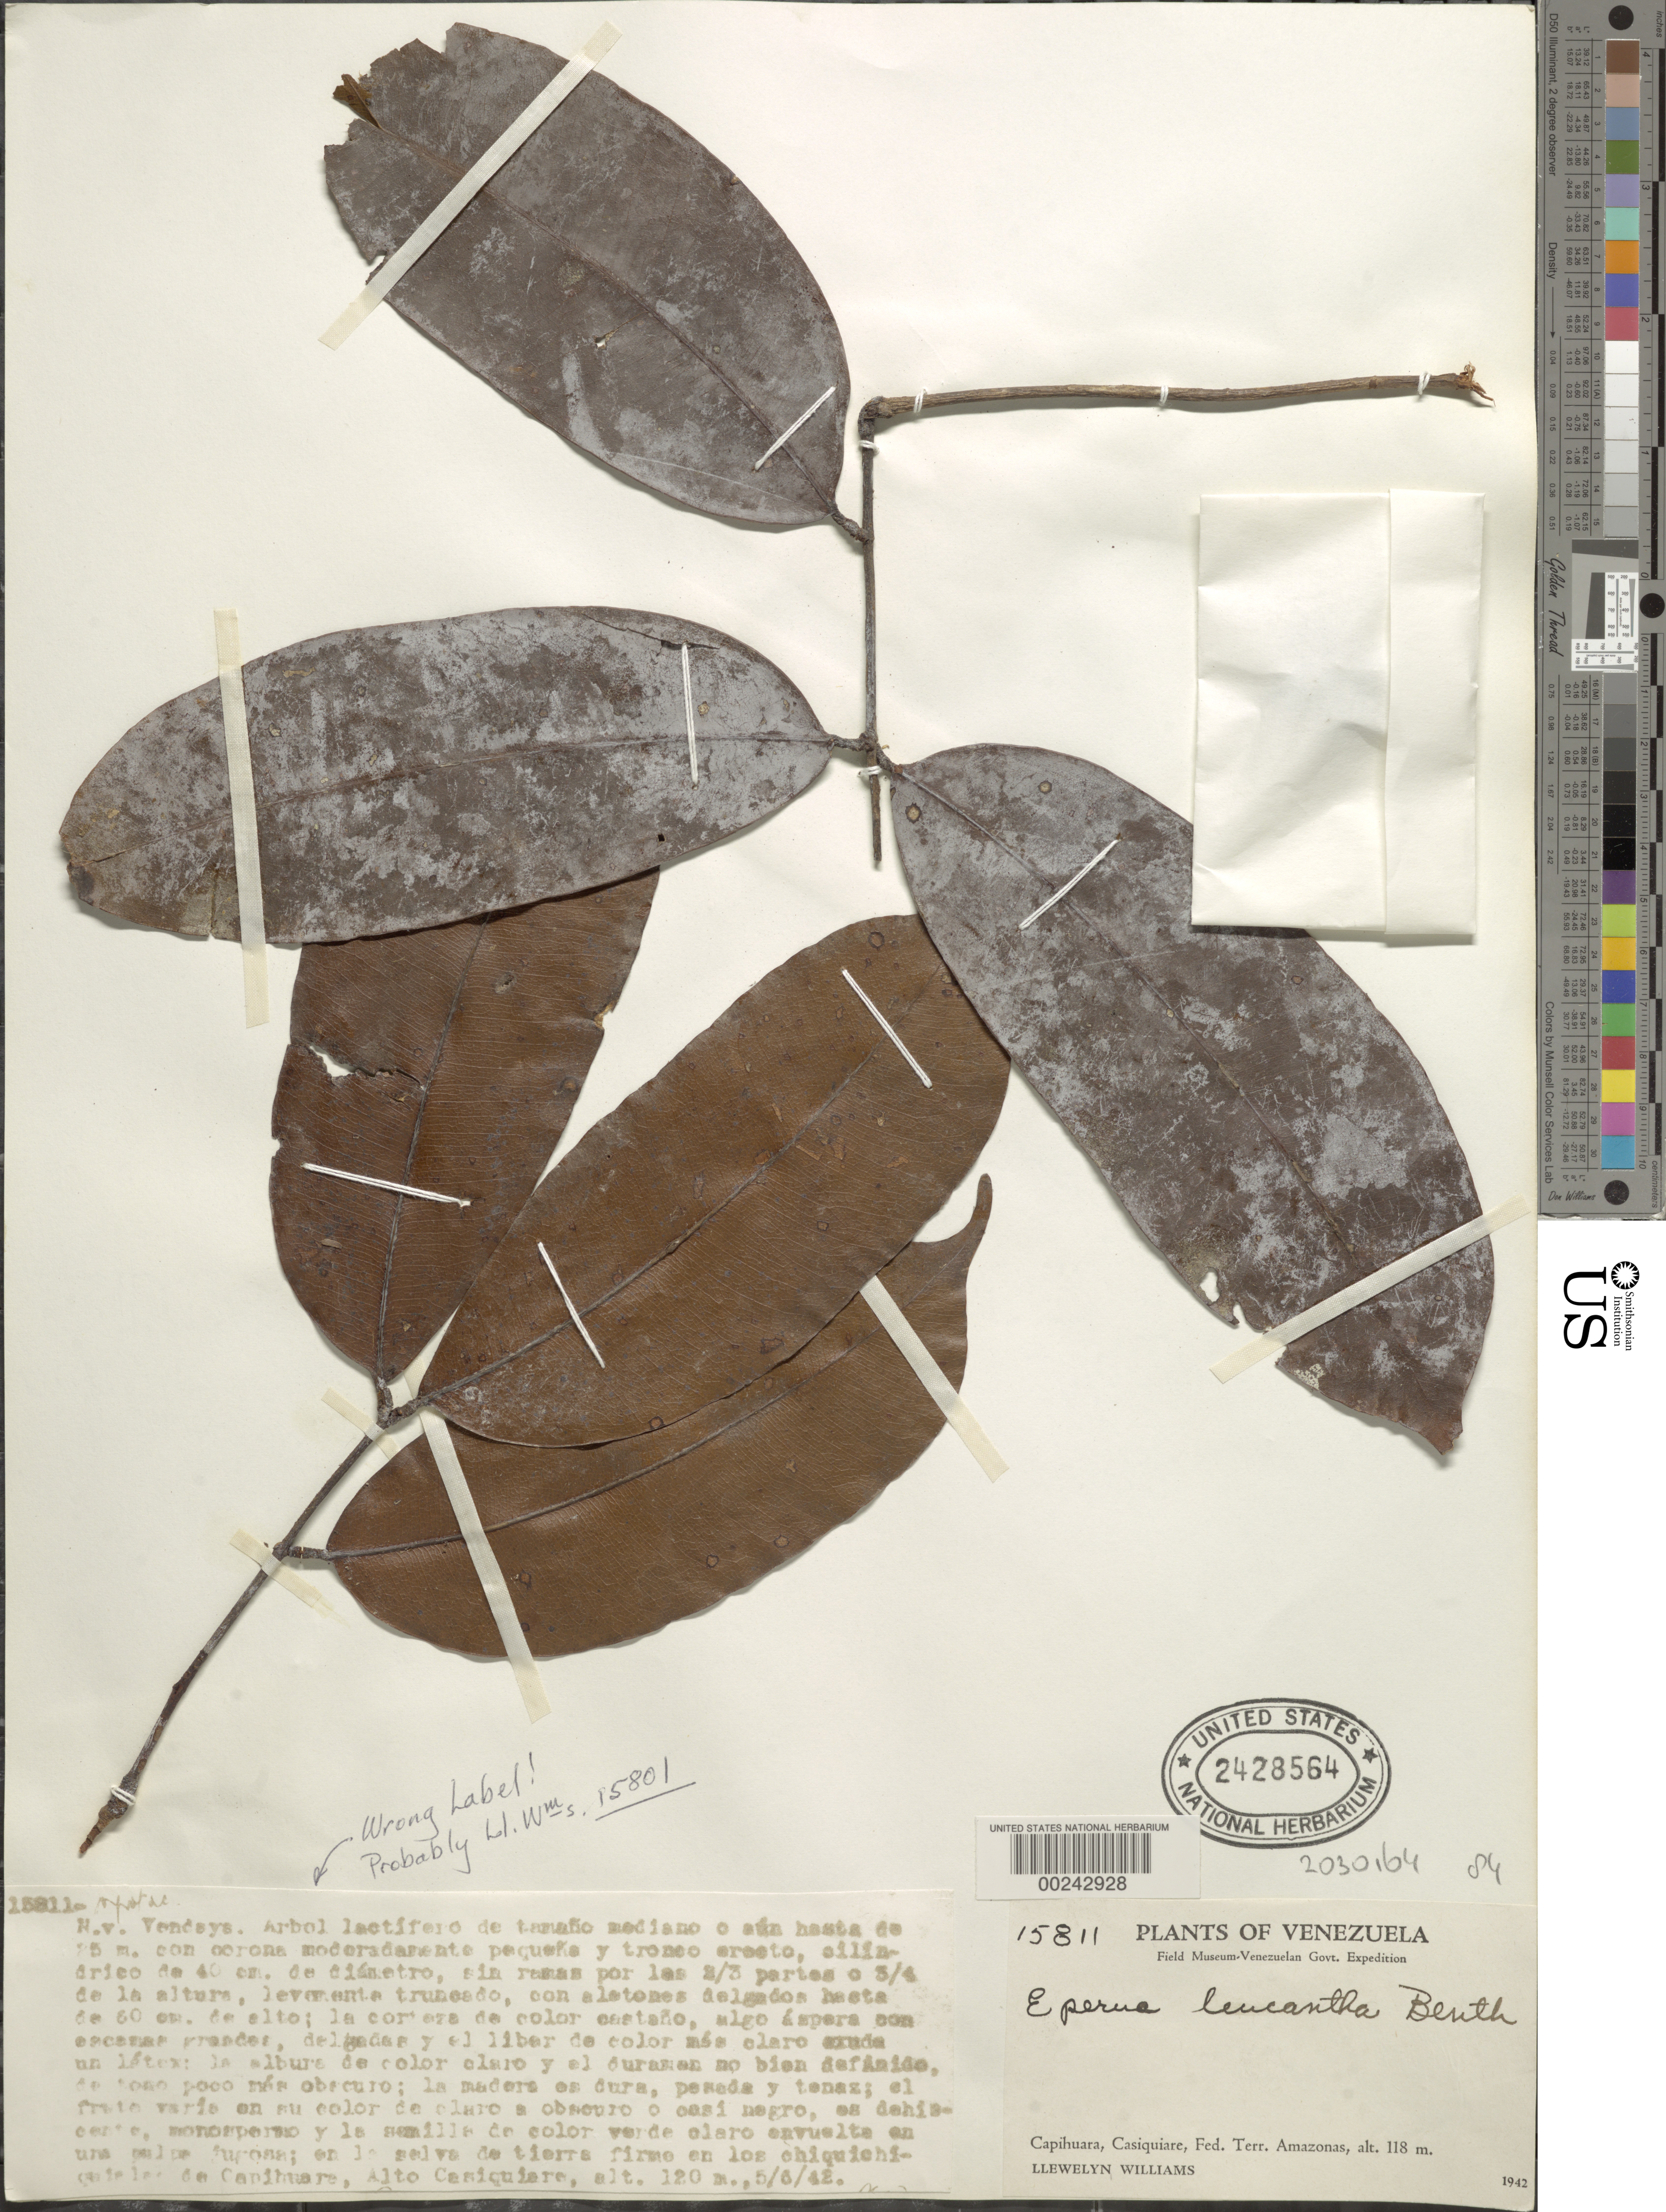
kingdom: Plantae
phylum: Tracheophyta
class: Magnoliopsida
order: Fabales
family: Fabaceae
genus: Eperua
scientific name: Eperua leucantha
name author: Benth.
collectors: Ll. Williams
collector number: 15811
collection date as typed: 1942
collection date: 1942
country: Venezuela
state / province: Amazonas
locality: Capihuara, casiquiare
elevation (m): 120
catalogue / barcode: US 2428564